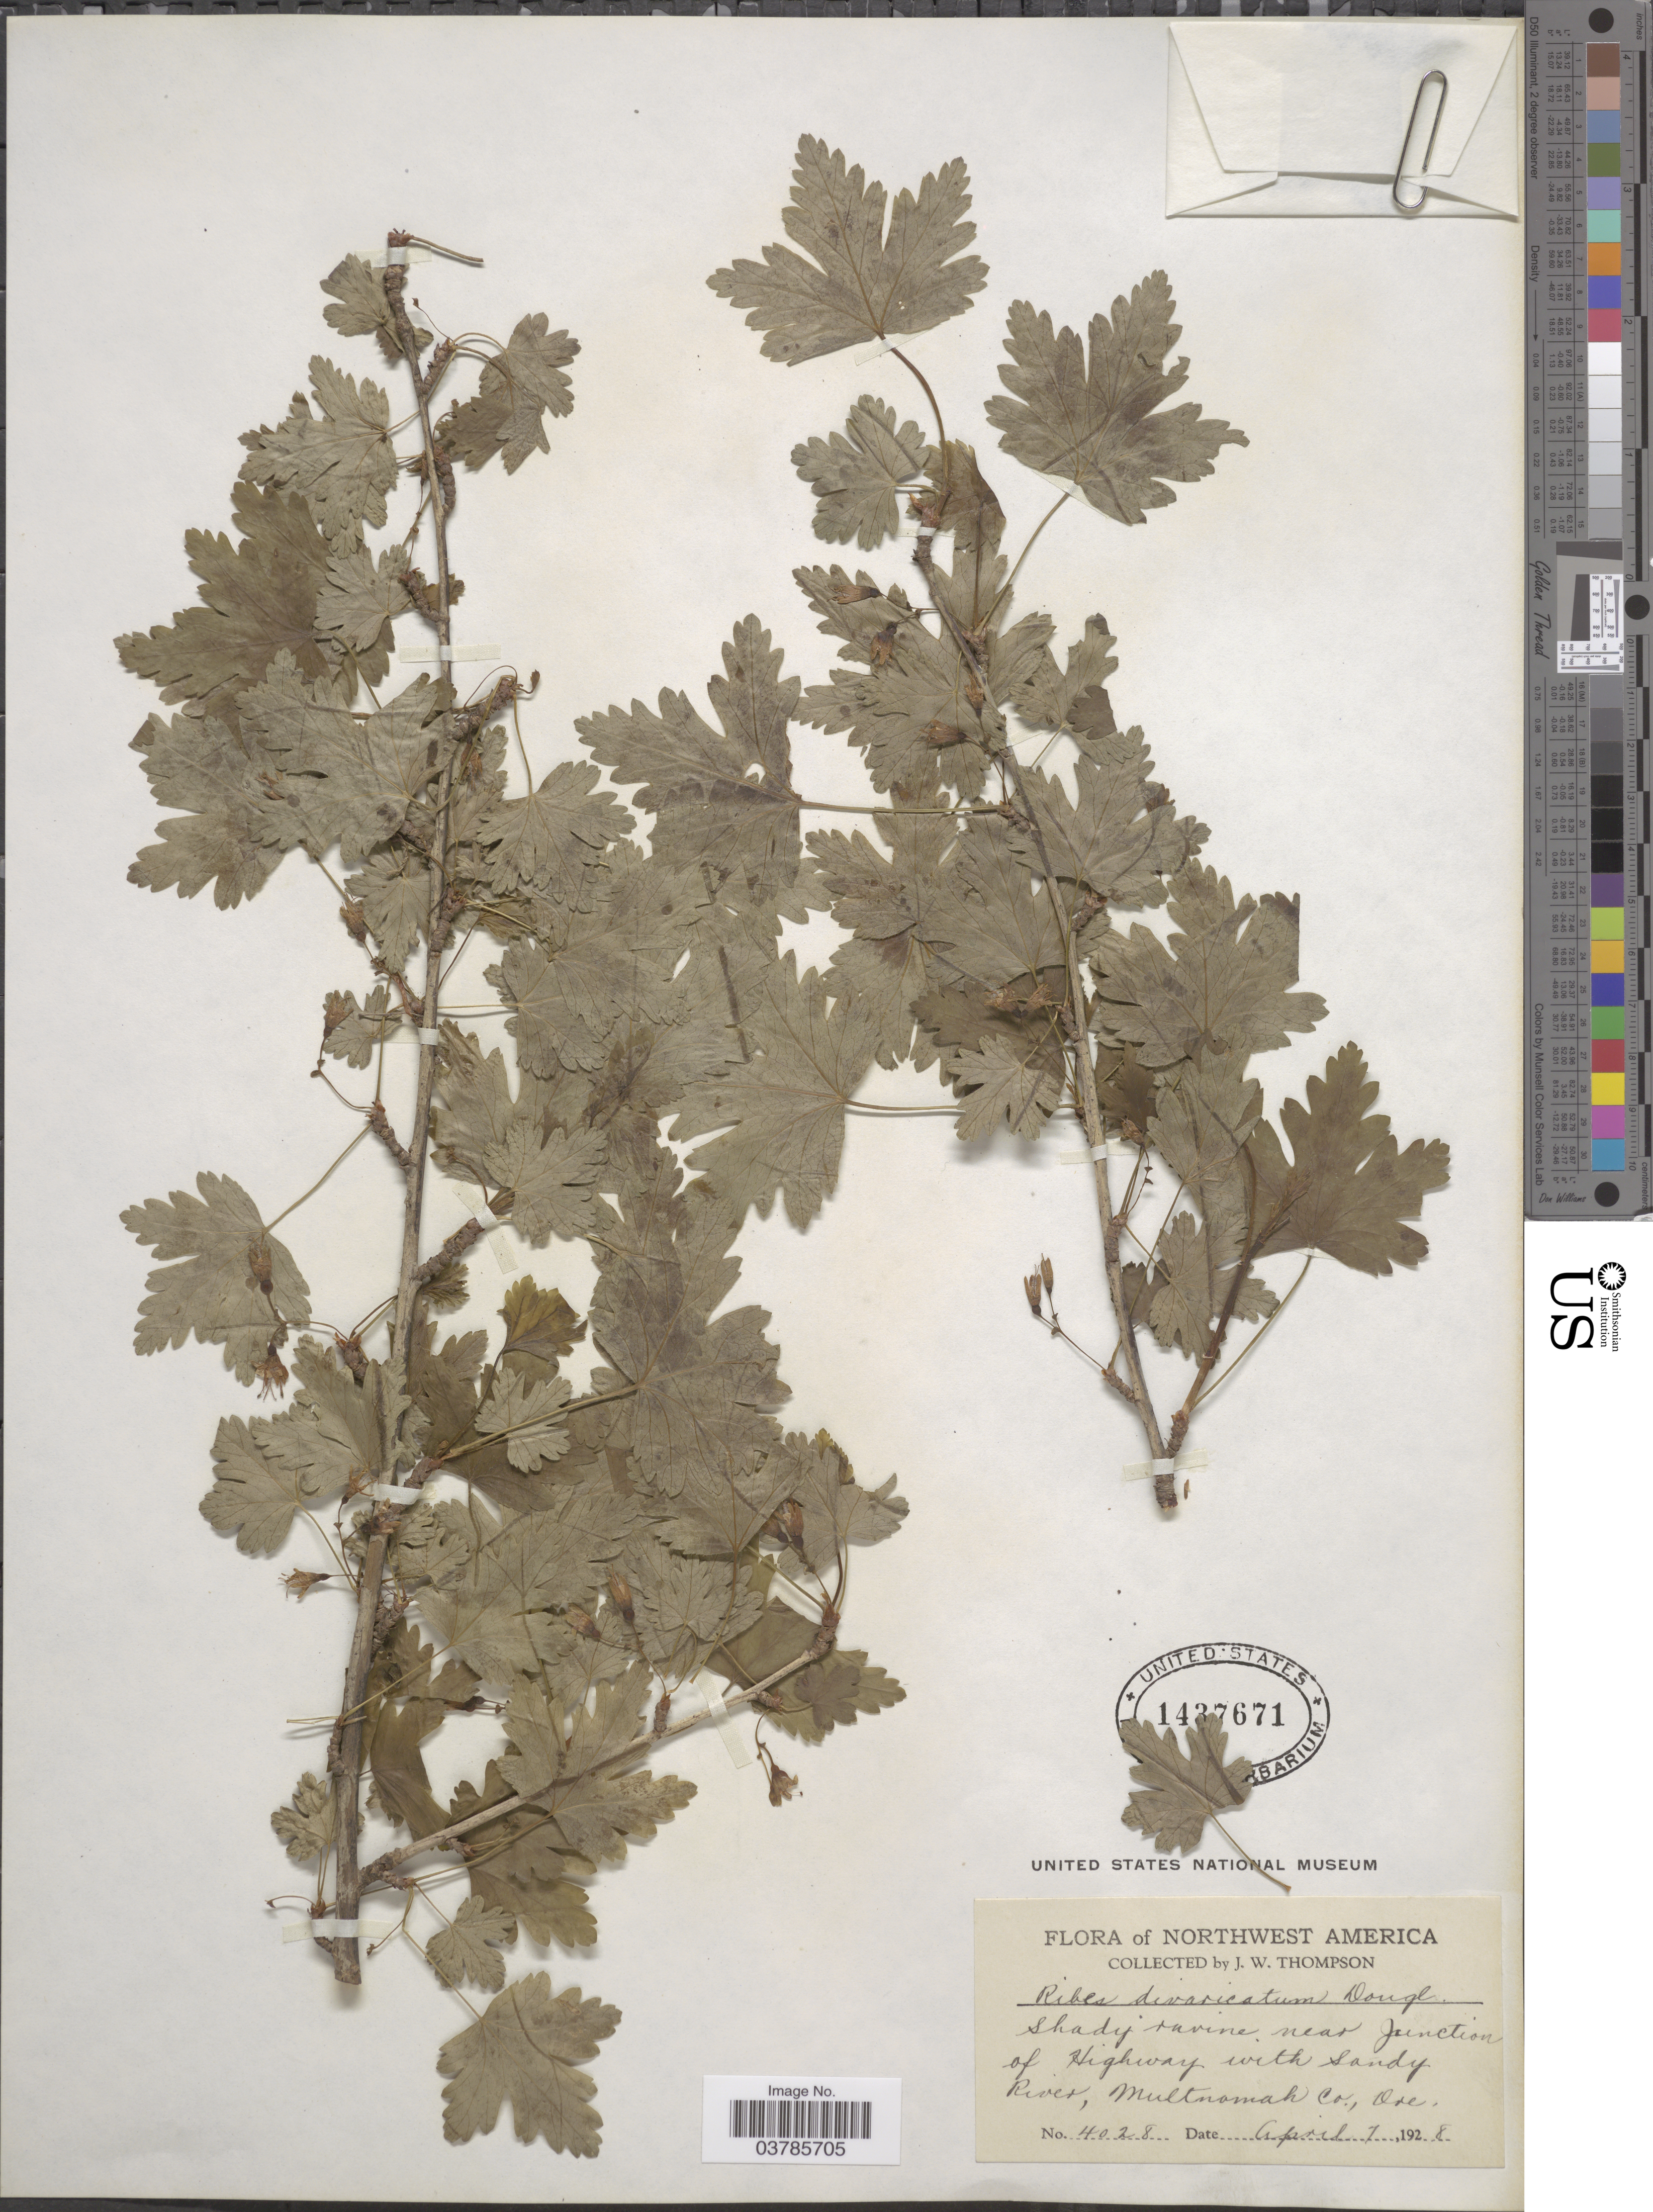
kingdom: Plantae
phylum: Tracheophyta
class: Magnoliopsida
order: Saxifragales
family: Grossulariaceae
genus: Ribes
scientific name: Ribes divaricatum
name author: Douglas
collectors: J. Thompson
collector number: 4028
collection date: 1928-04-07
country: United States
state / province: Oregon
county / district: Multnomah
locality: Shady ravine near Junction of Highway with Sandy River, Multnomah Co.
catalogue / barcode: US 1437671